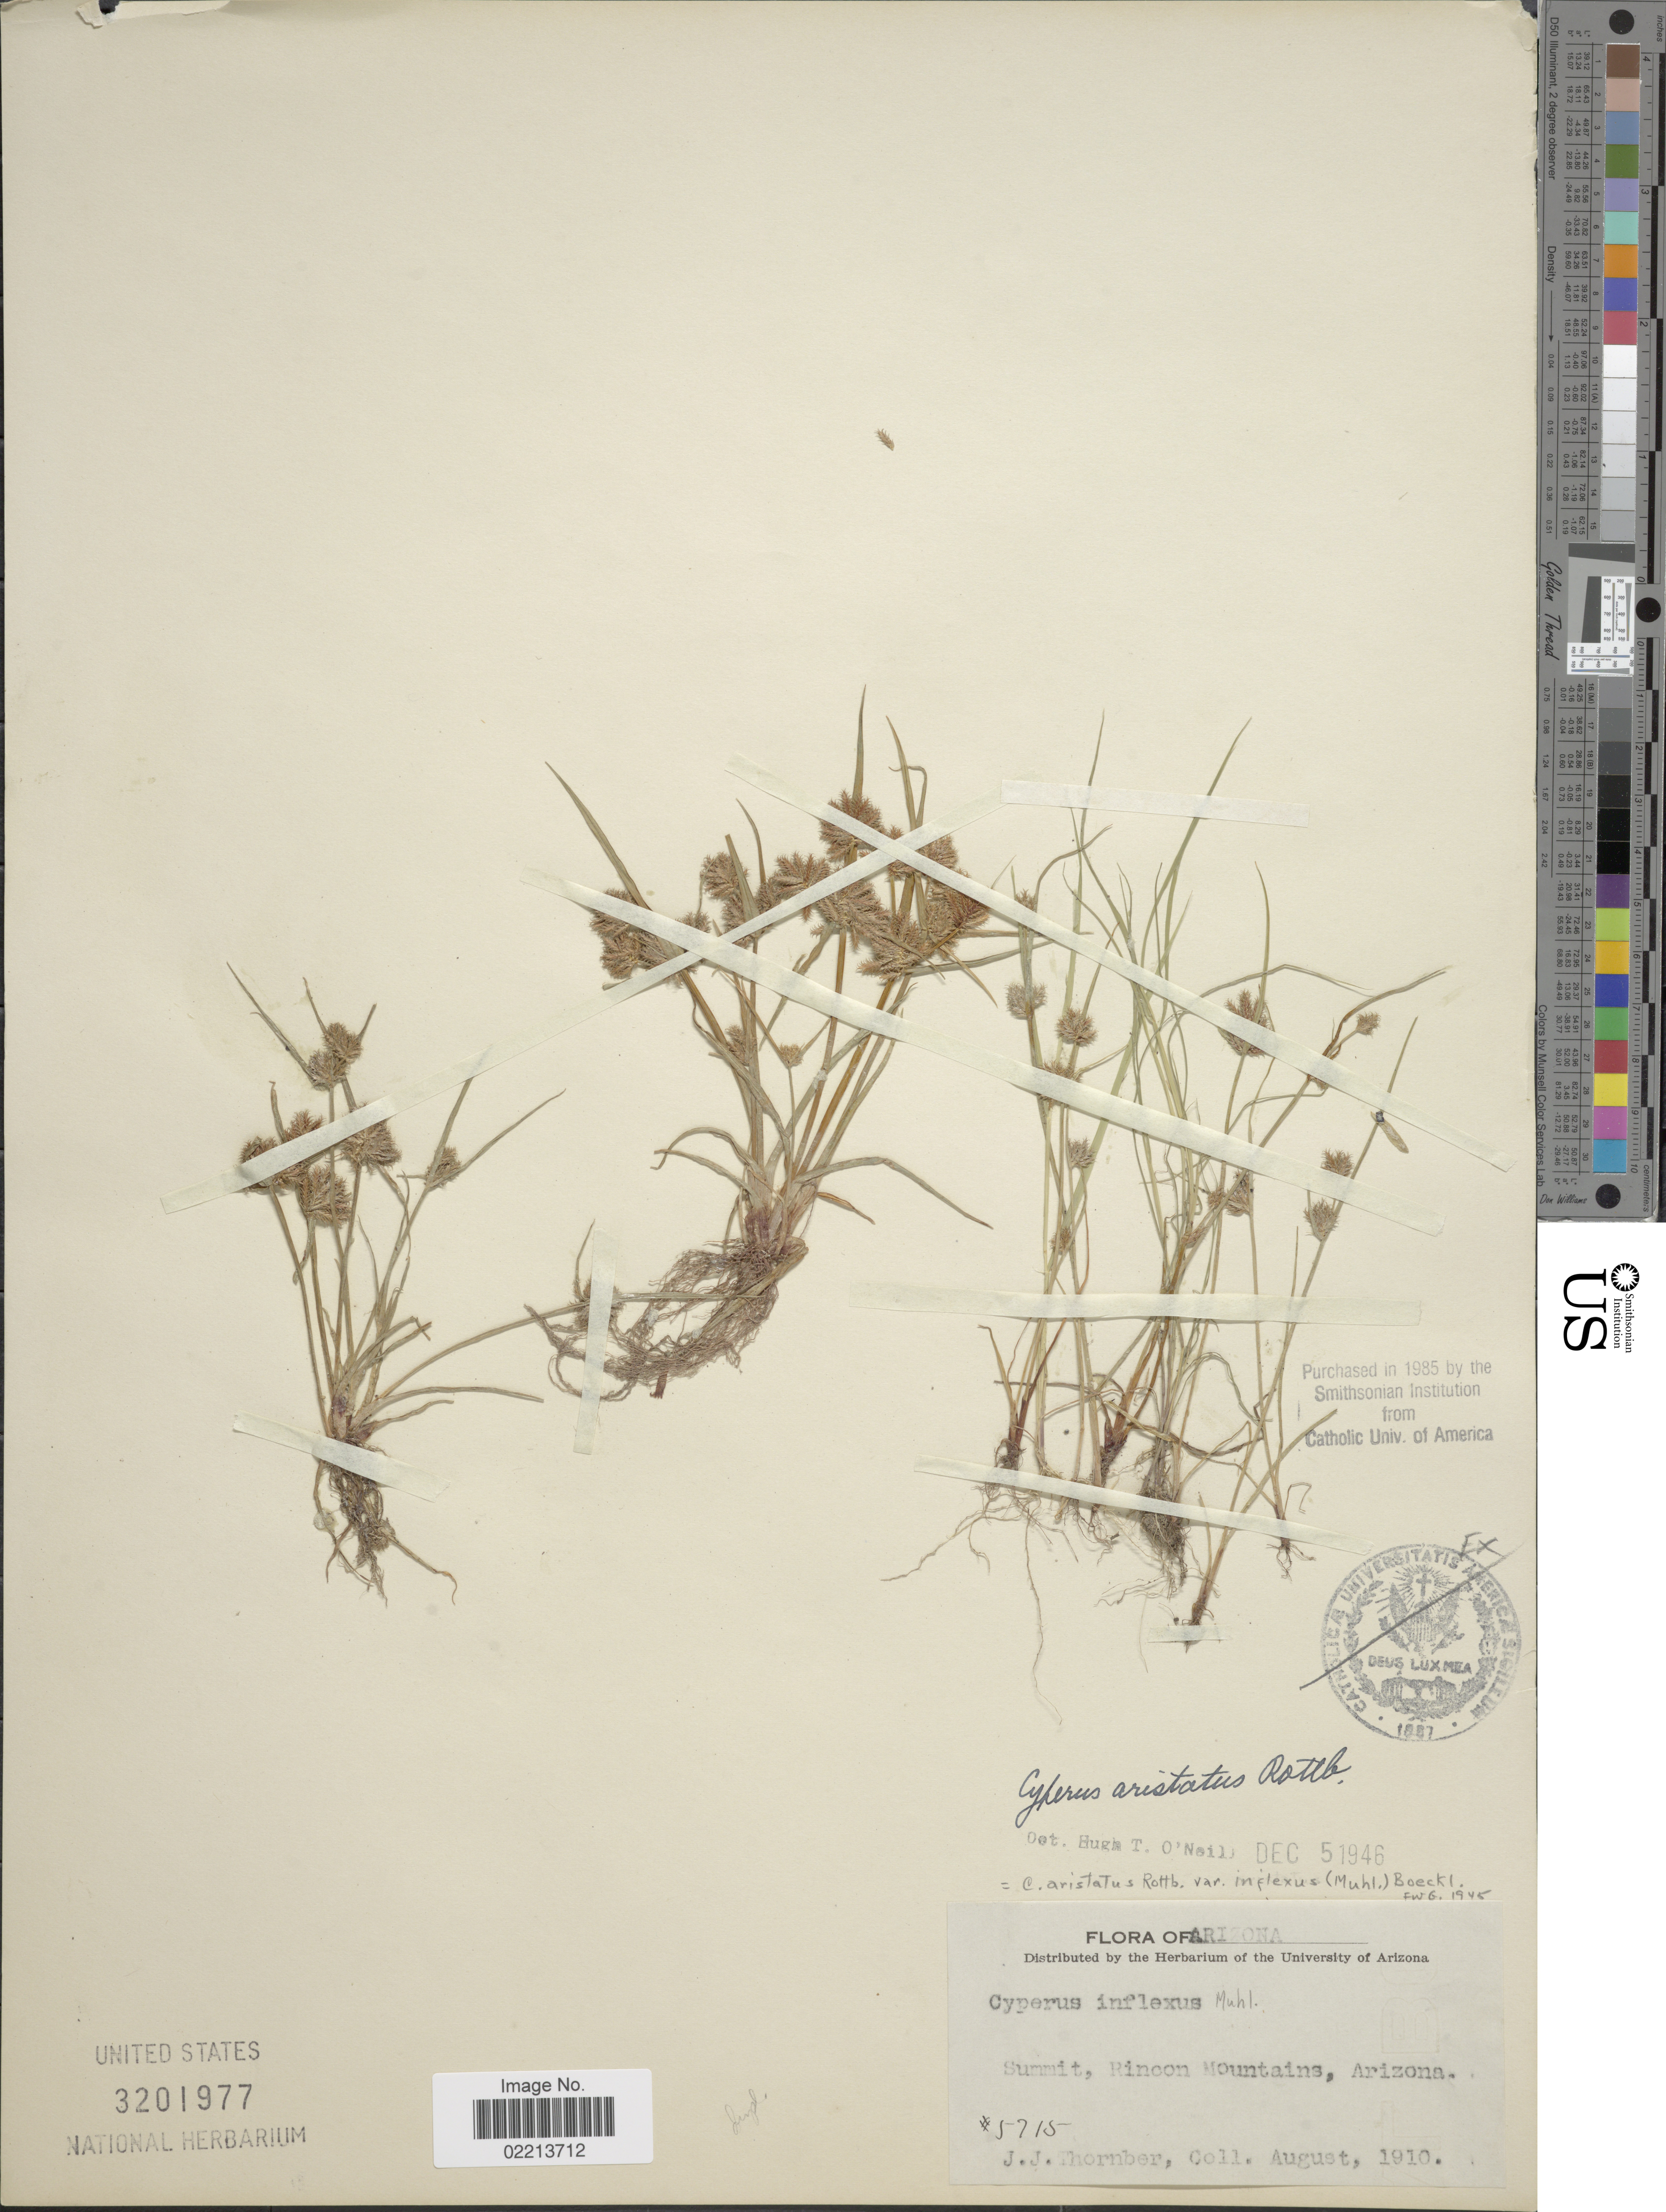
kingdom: Plantae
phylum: Tracheophyta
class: Liliopsida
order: Poales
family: Cyperaceae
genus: Cyperus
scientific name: Cyperus squarrosus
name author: L.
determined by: Strong, Mark T., (BOT), Smithsonian Institution - National Museum of Natural History (UNITED STATES)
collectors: J. Thornber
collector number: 5715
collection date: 1910-08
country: United States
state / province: Arizona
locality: Summit, Rinoon Mountains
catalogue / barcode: US 3201977